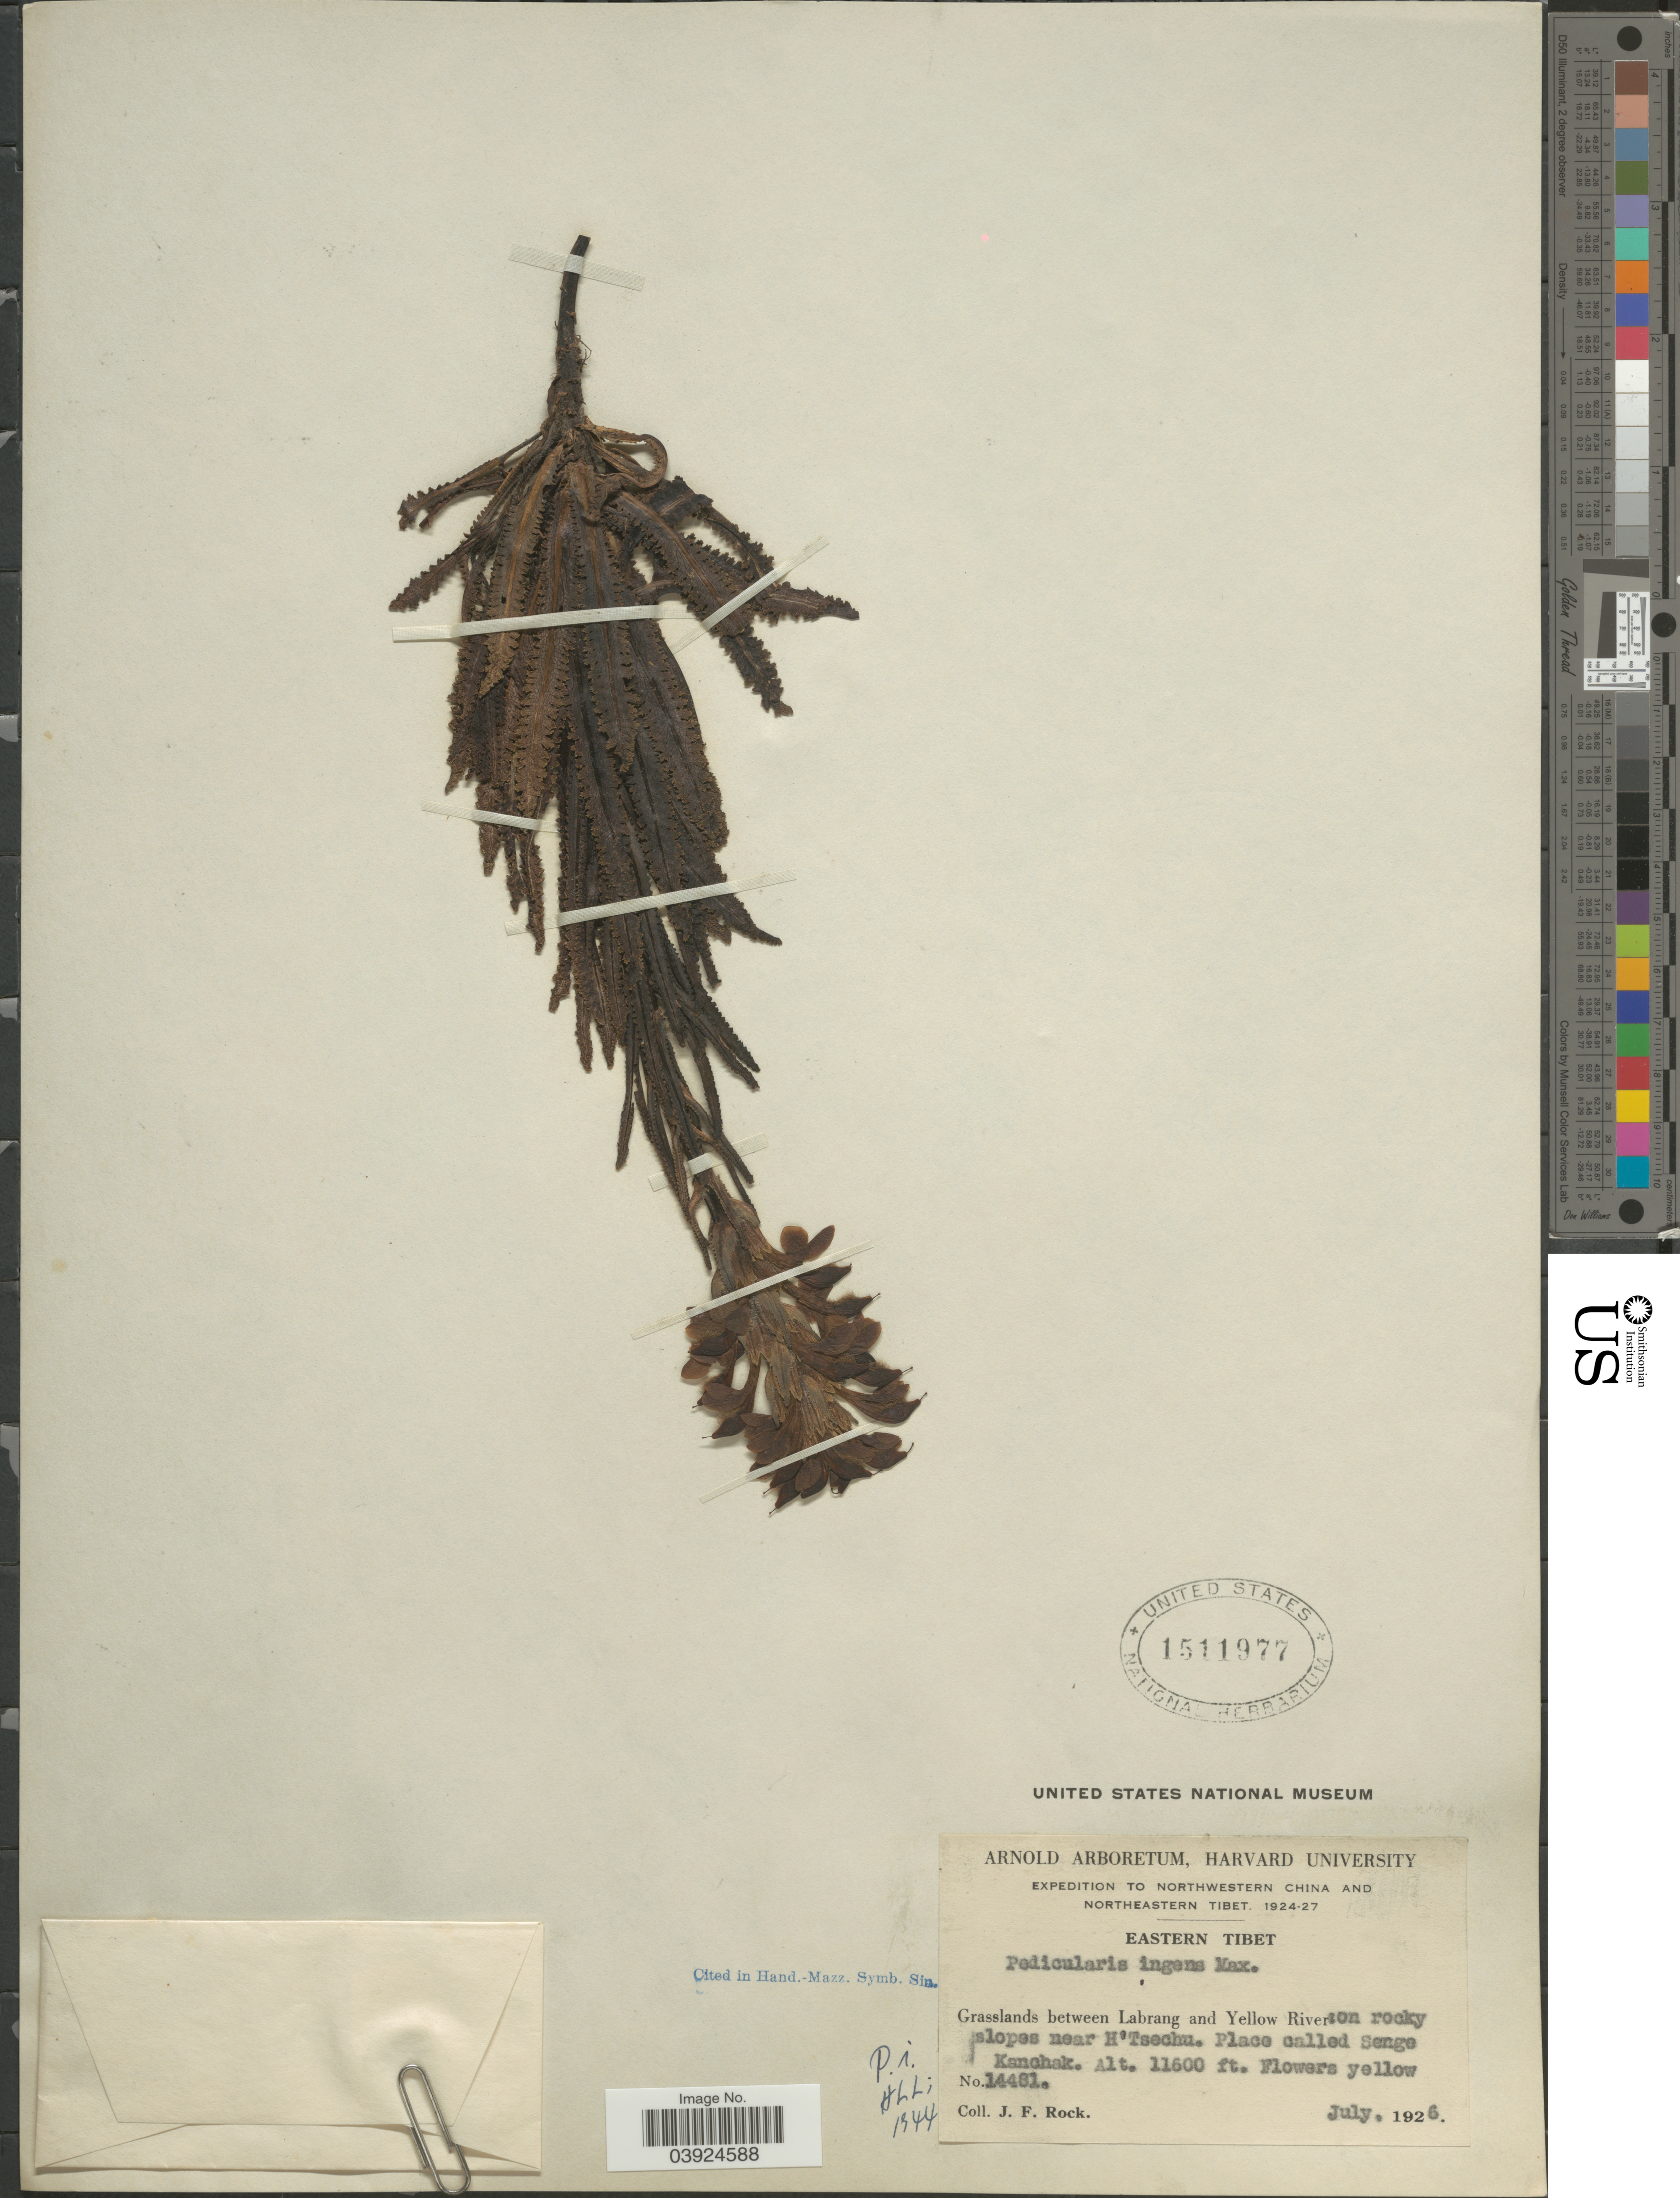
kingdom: Plantae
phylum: Tracheophyta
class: Magnoliopsida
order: Lamiales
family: Orobanchaceae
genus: Pedicularis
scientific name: Pedicularis ingens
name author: Maxim.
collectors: J. Rock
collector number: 14481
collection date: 1926-07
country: China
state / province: Xizang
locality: Northwestern China and Northeastern Tibet. Eastern Tibet. Grasslands between Labrang and Yellow River: on rocky slopes near H'Tsechu. Place calles Senge Kanchak.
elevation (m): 3536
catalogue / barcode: US 1511977